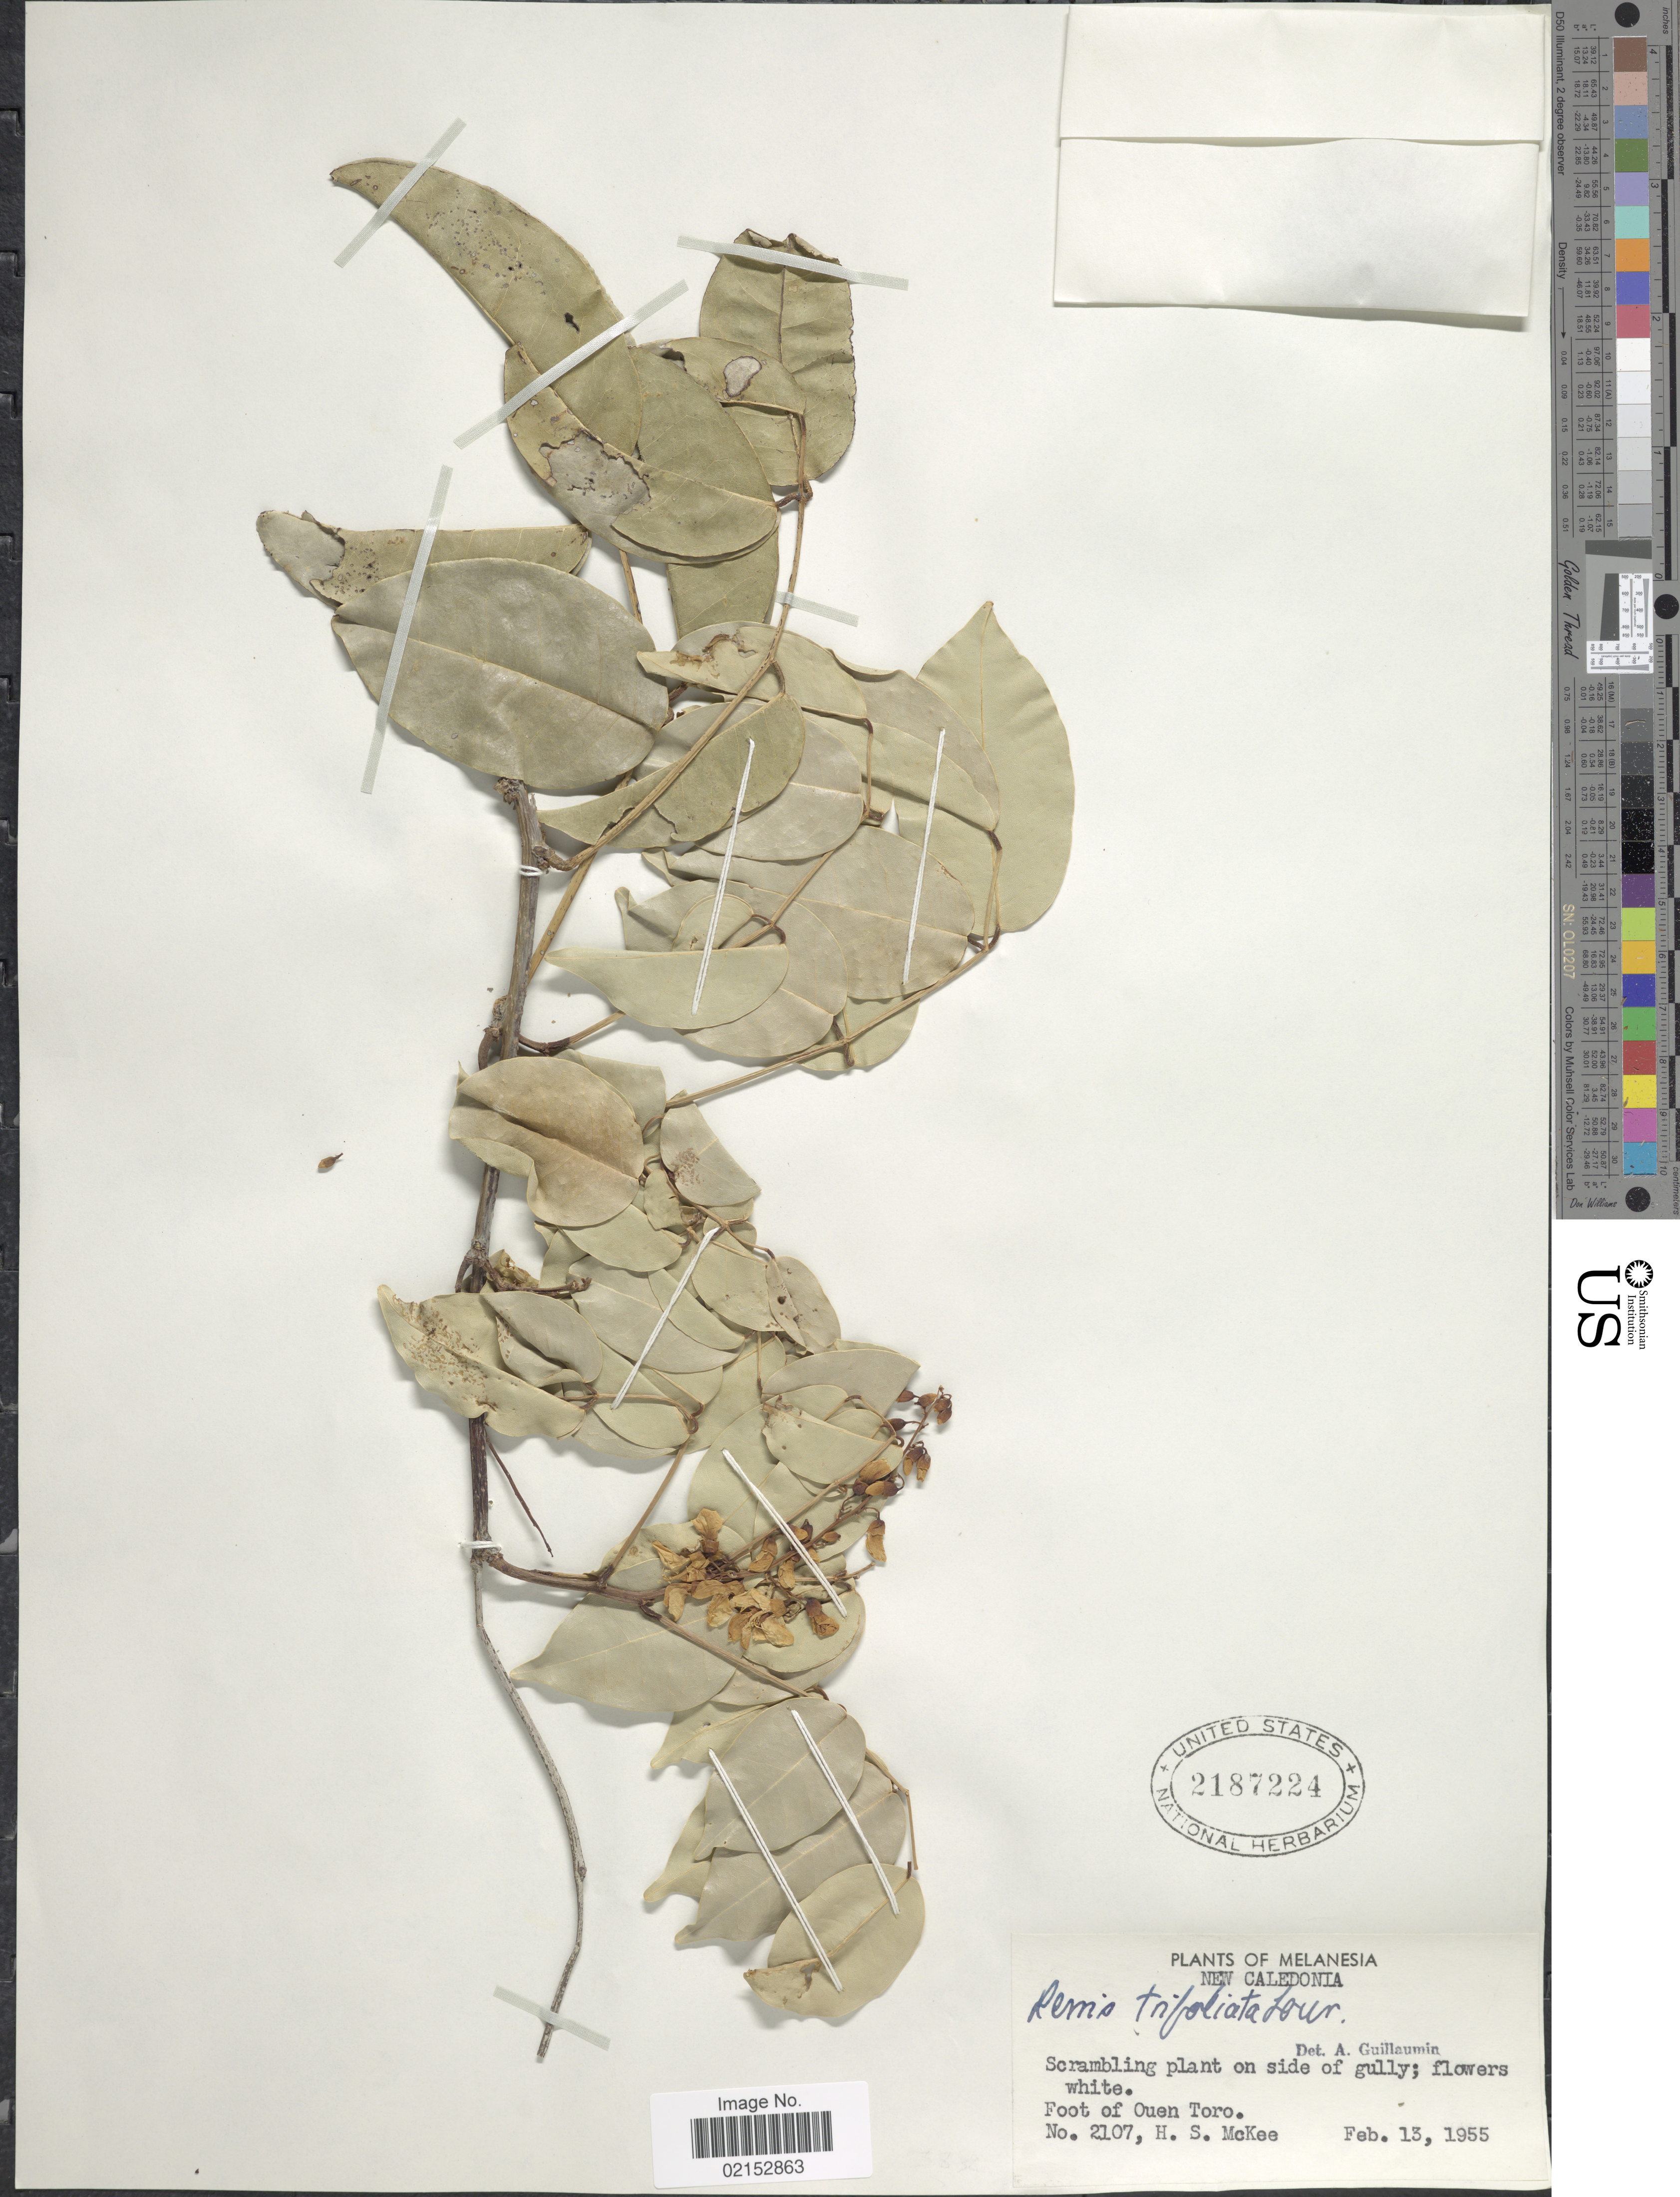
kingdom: Plantae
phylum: Tracheophyta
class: Magnoliopsida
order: Fabales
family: Fabaceae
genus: Derris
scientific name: Derris trifoliata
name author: Lour.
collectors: H. S. McKee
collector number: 2107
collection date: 1955-02-13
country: New Caledonia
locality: Melanesia, foot of Ouen Toro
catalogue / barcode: US 2187224